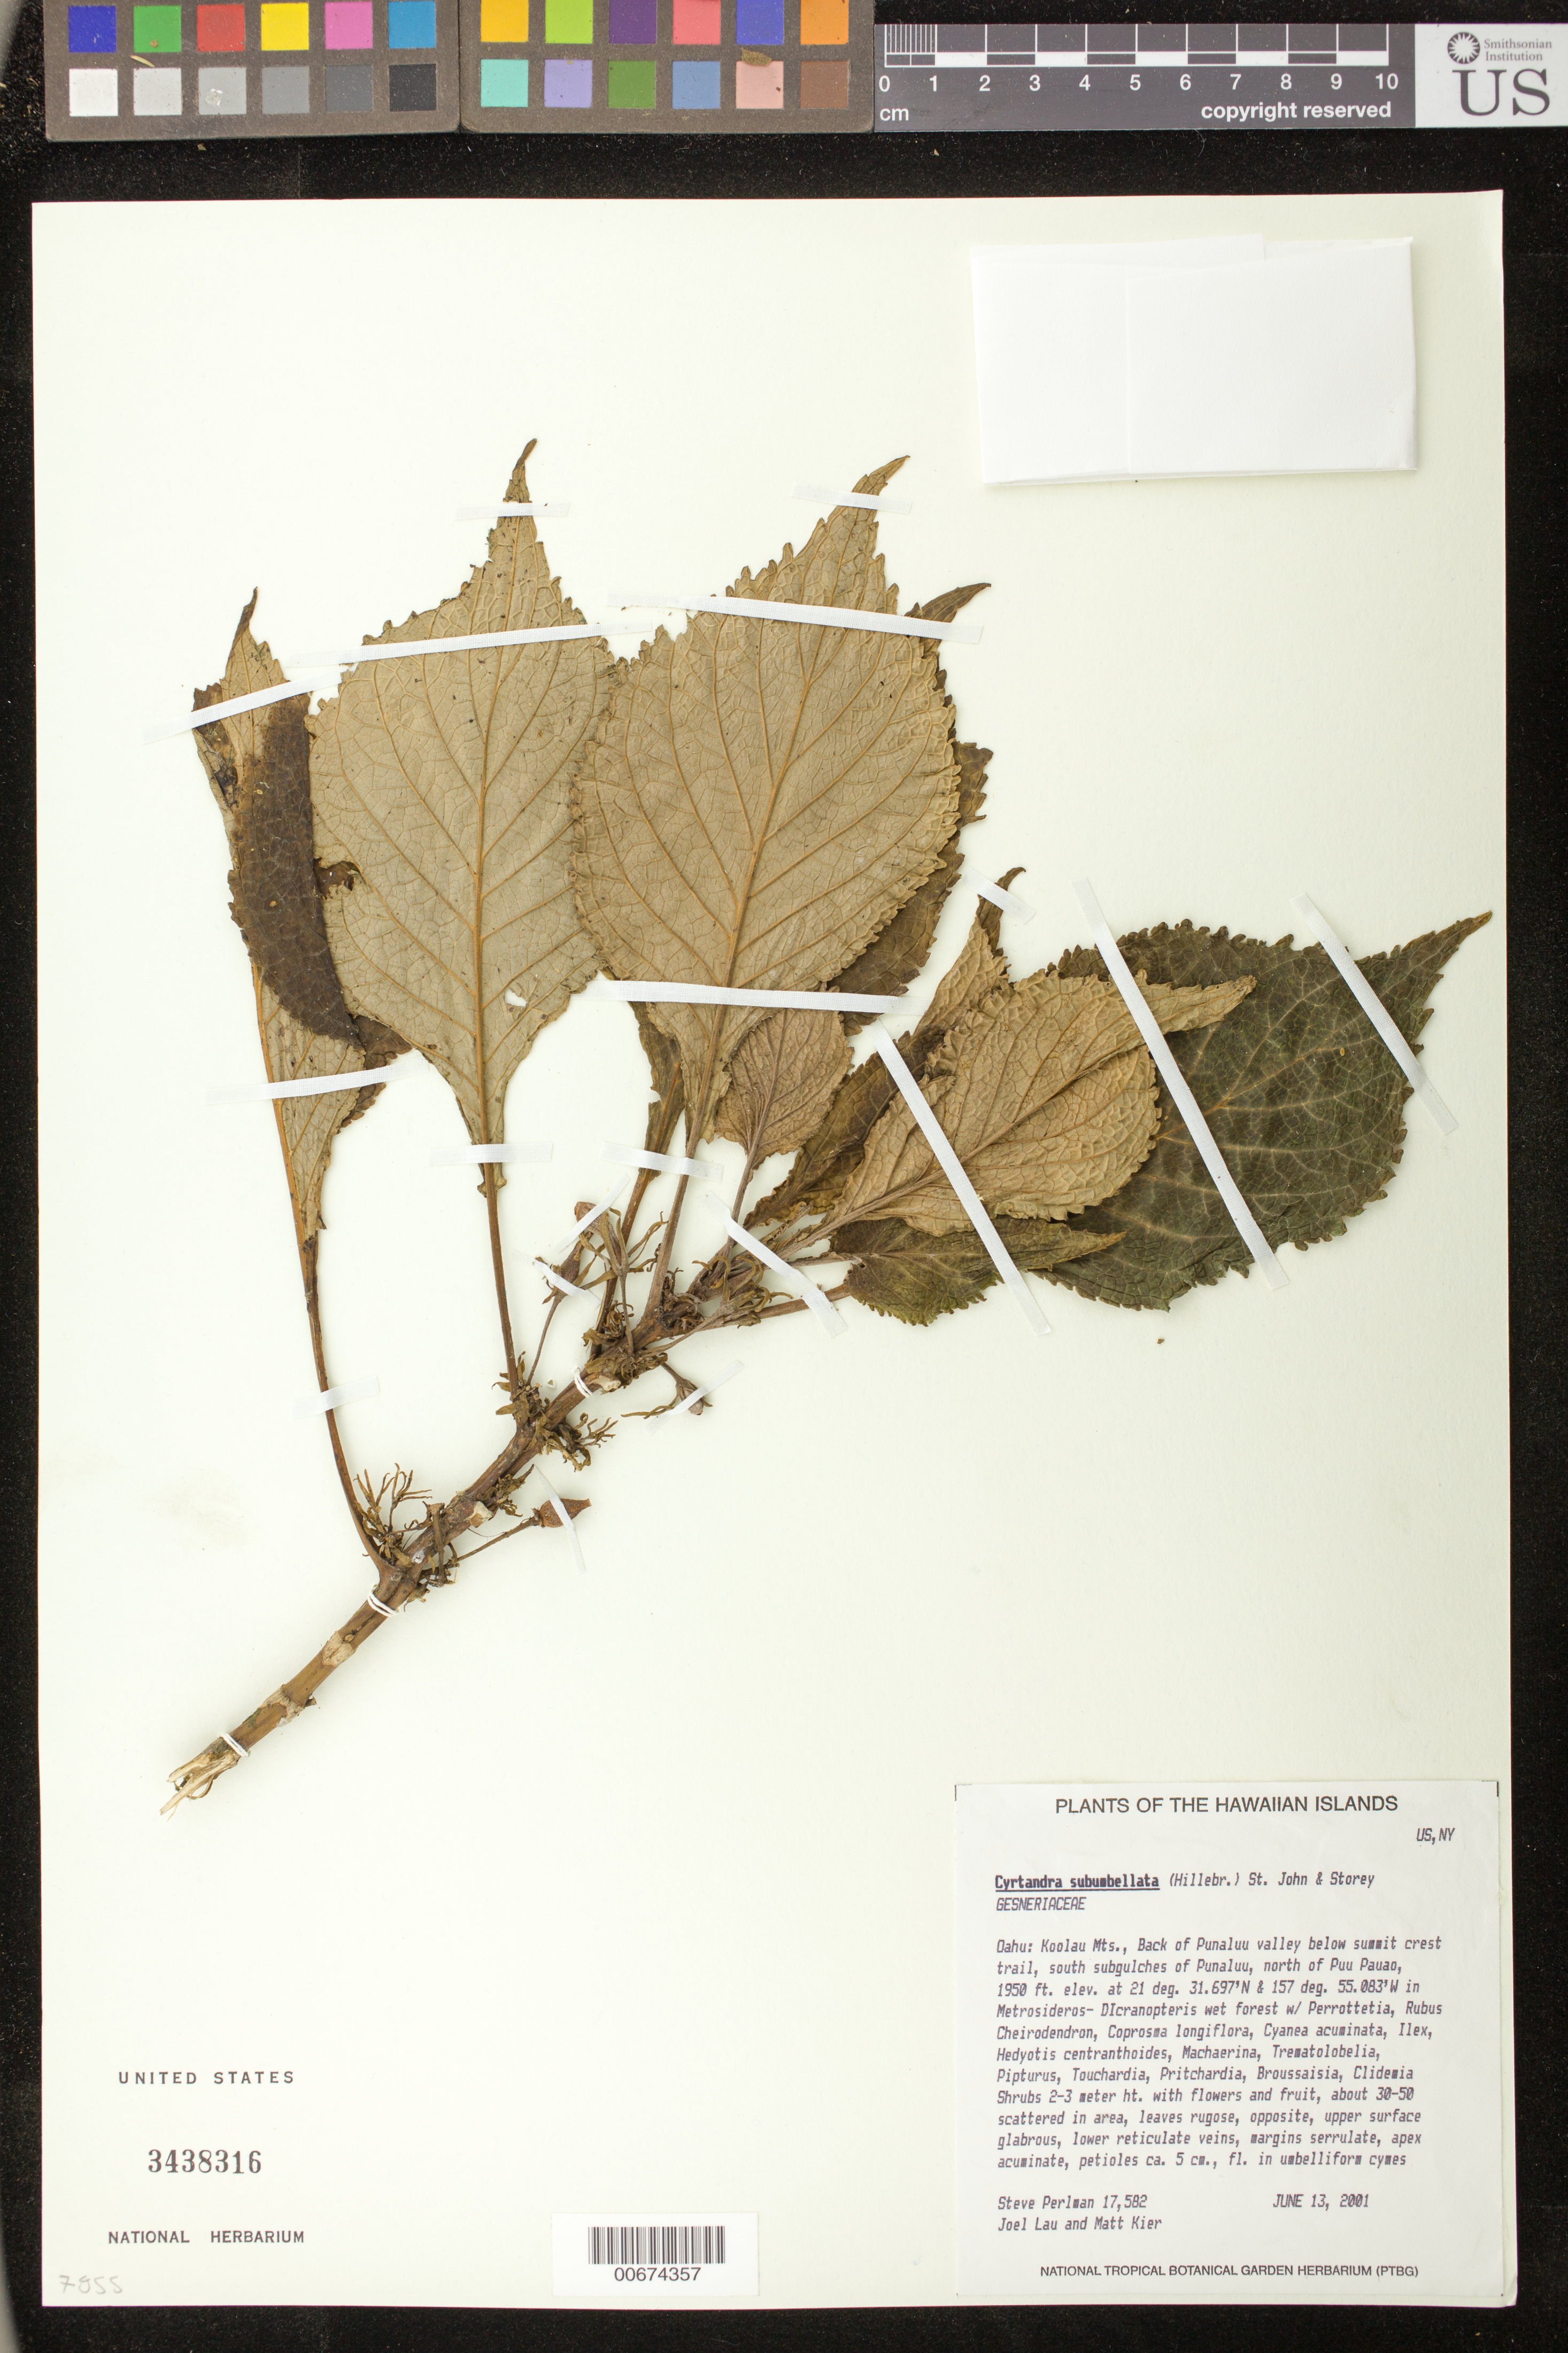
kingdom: Plantae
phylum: Tracheophyta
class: Magnoliopsida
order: Lamiales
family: Gesneriaceae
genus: Cyrtandra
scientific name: Cyrtandra subumbellata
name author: (Hillebr.) H. St. John & Storey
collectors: S. P. Perlman, J. Lau & M. Kier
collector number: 17582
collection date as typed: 13 Jun 2001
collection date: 2001-06-13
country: United States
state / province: Hawaii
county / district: Honolulu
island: Oahu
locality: Koolau Mts., Back of Punaluu valley below summit crest trail, south subgulches of Punaluu, north of Puu Pauao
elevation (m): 594.4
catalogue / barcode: US 3438316